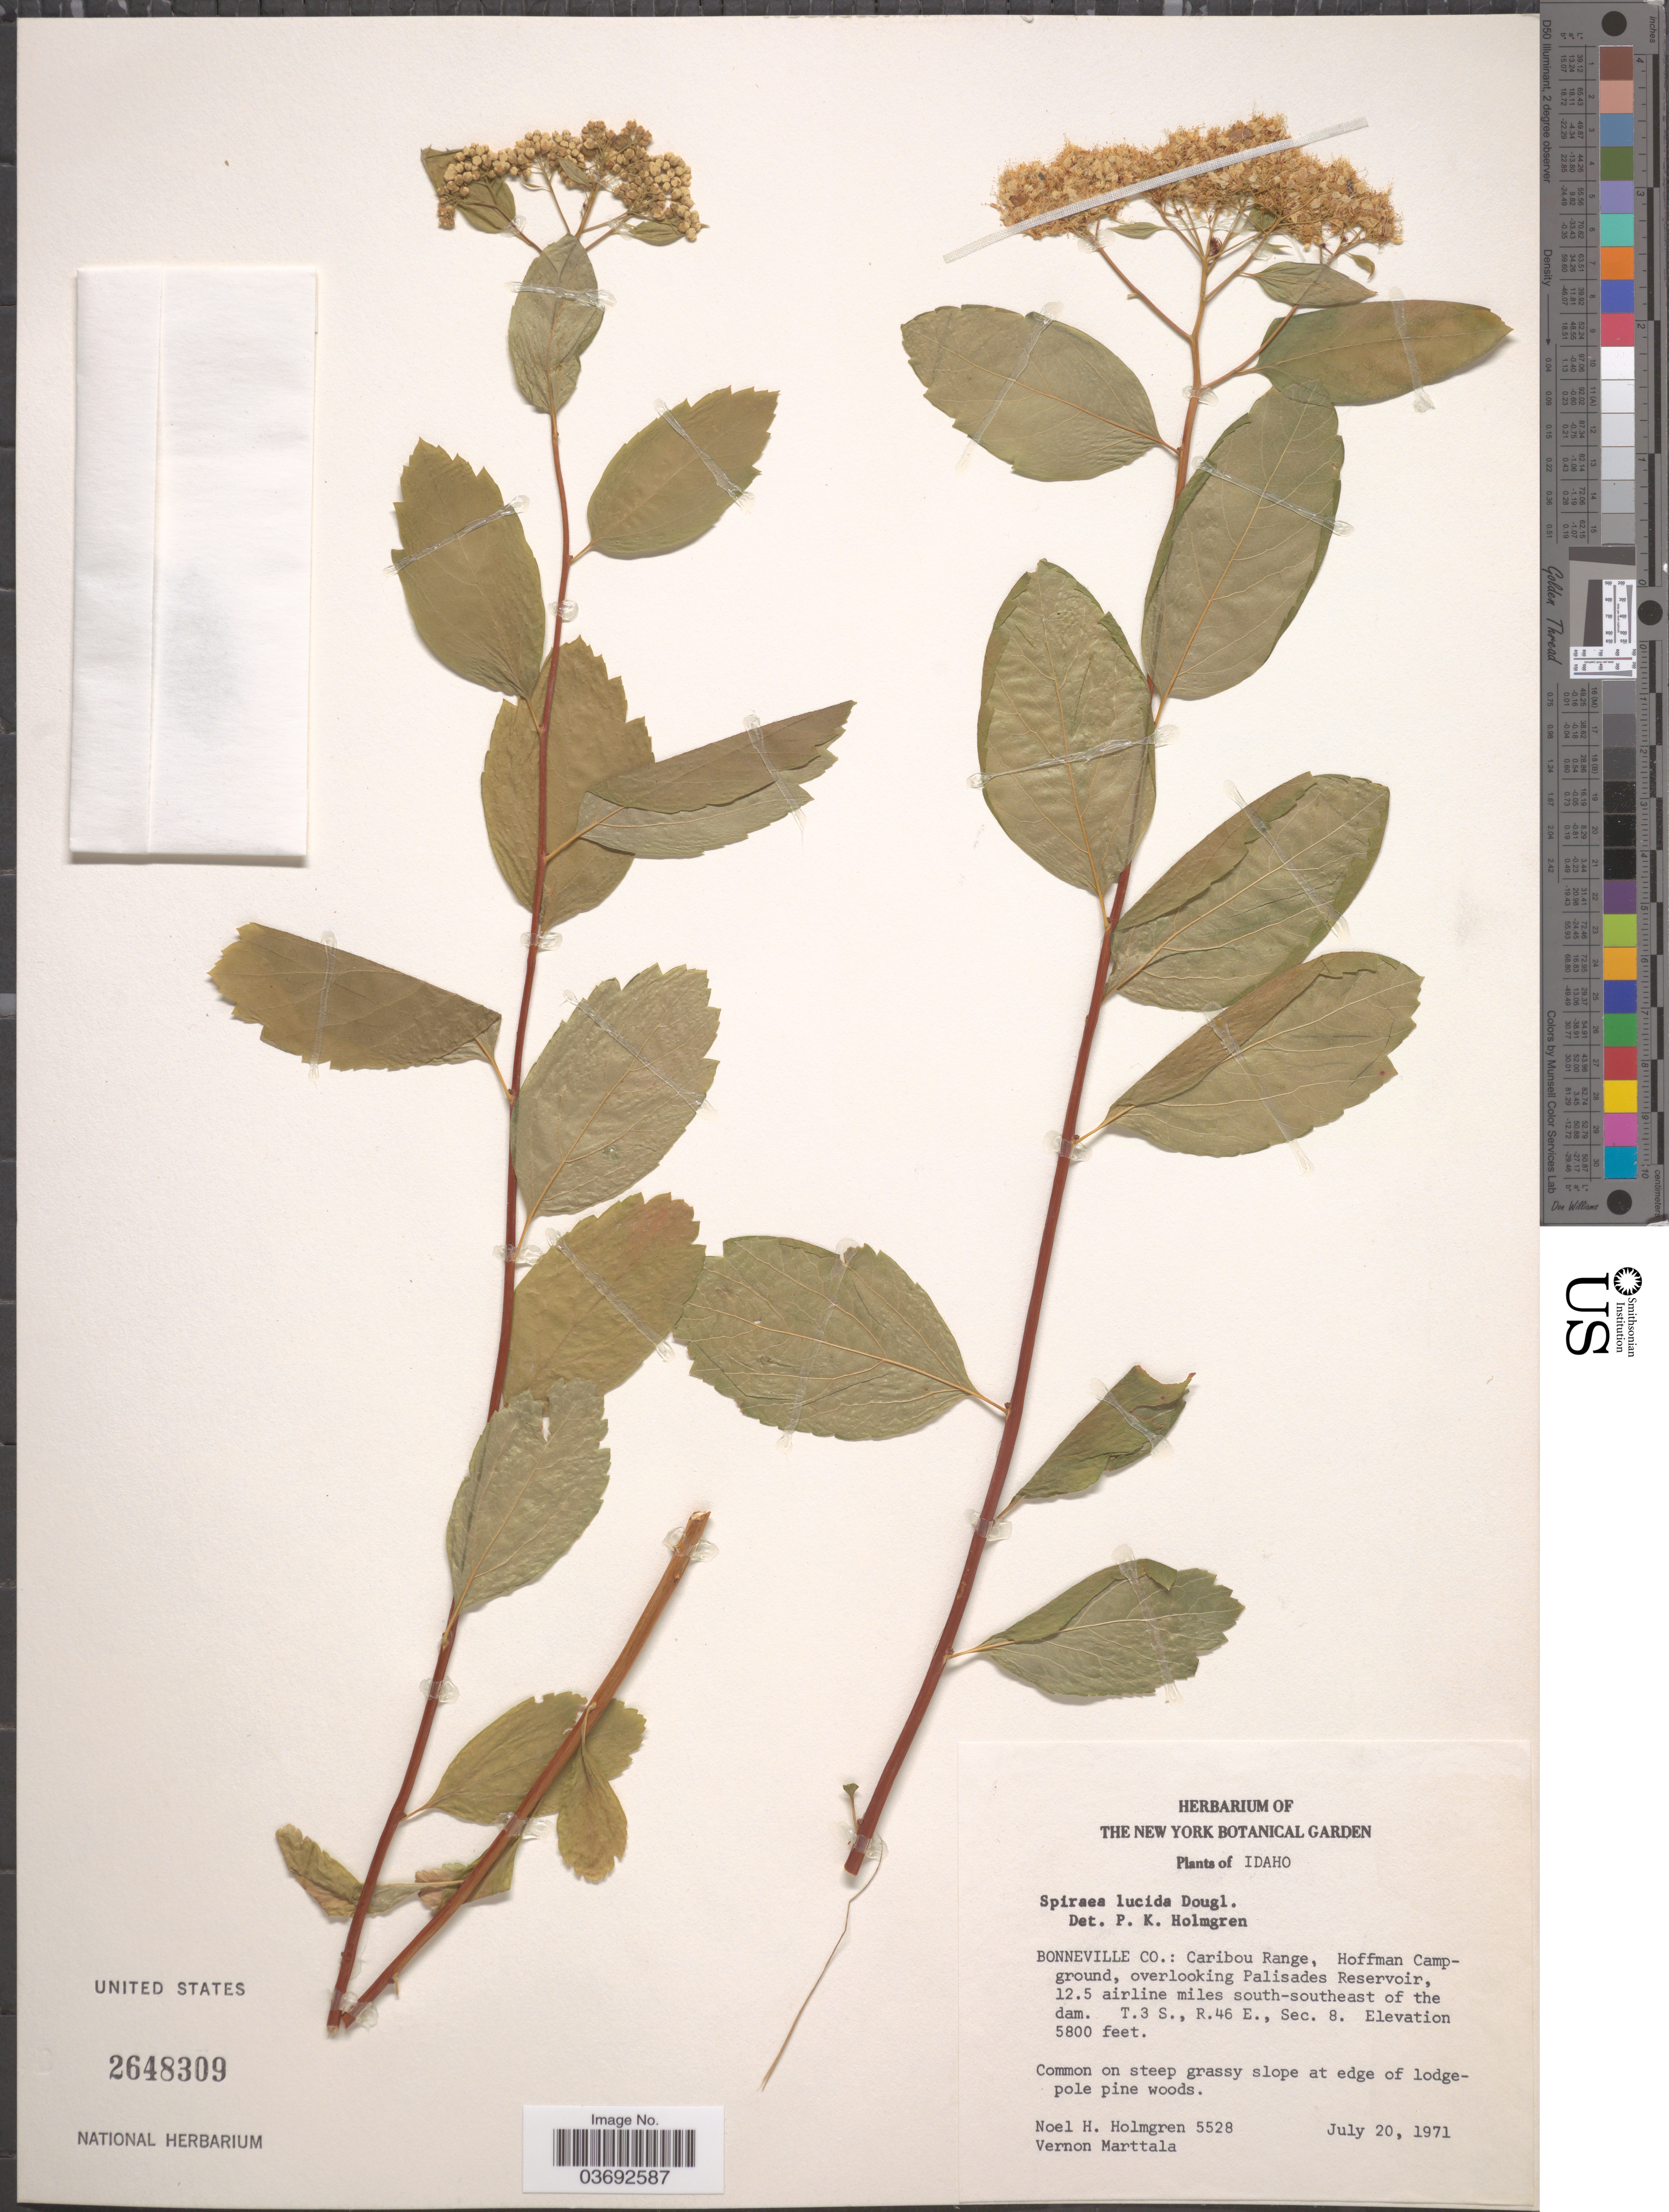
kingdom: Plantae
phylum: Tracheophyta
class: Magnoliopsida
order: Rosales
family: Rosaceae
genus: Spiraea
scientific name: Spiraea lucida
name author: Douglas ex Greene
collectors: N. H. Holmgren & V. Marttala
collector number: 5528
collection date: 1971-07-20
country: United States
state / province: Idaho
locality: Bonneville Co.: Caribou Range, Hoffman Campground, overlooking Palisades Reservoir, 12.5 airline miles south-southeast of the dam. T.3 S., R.46 E., Sec. 8.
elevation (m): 1768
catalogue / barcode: US 2648309